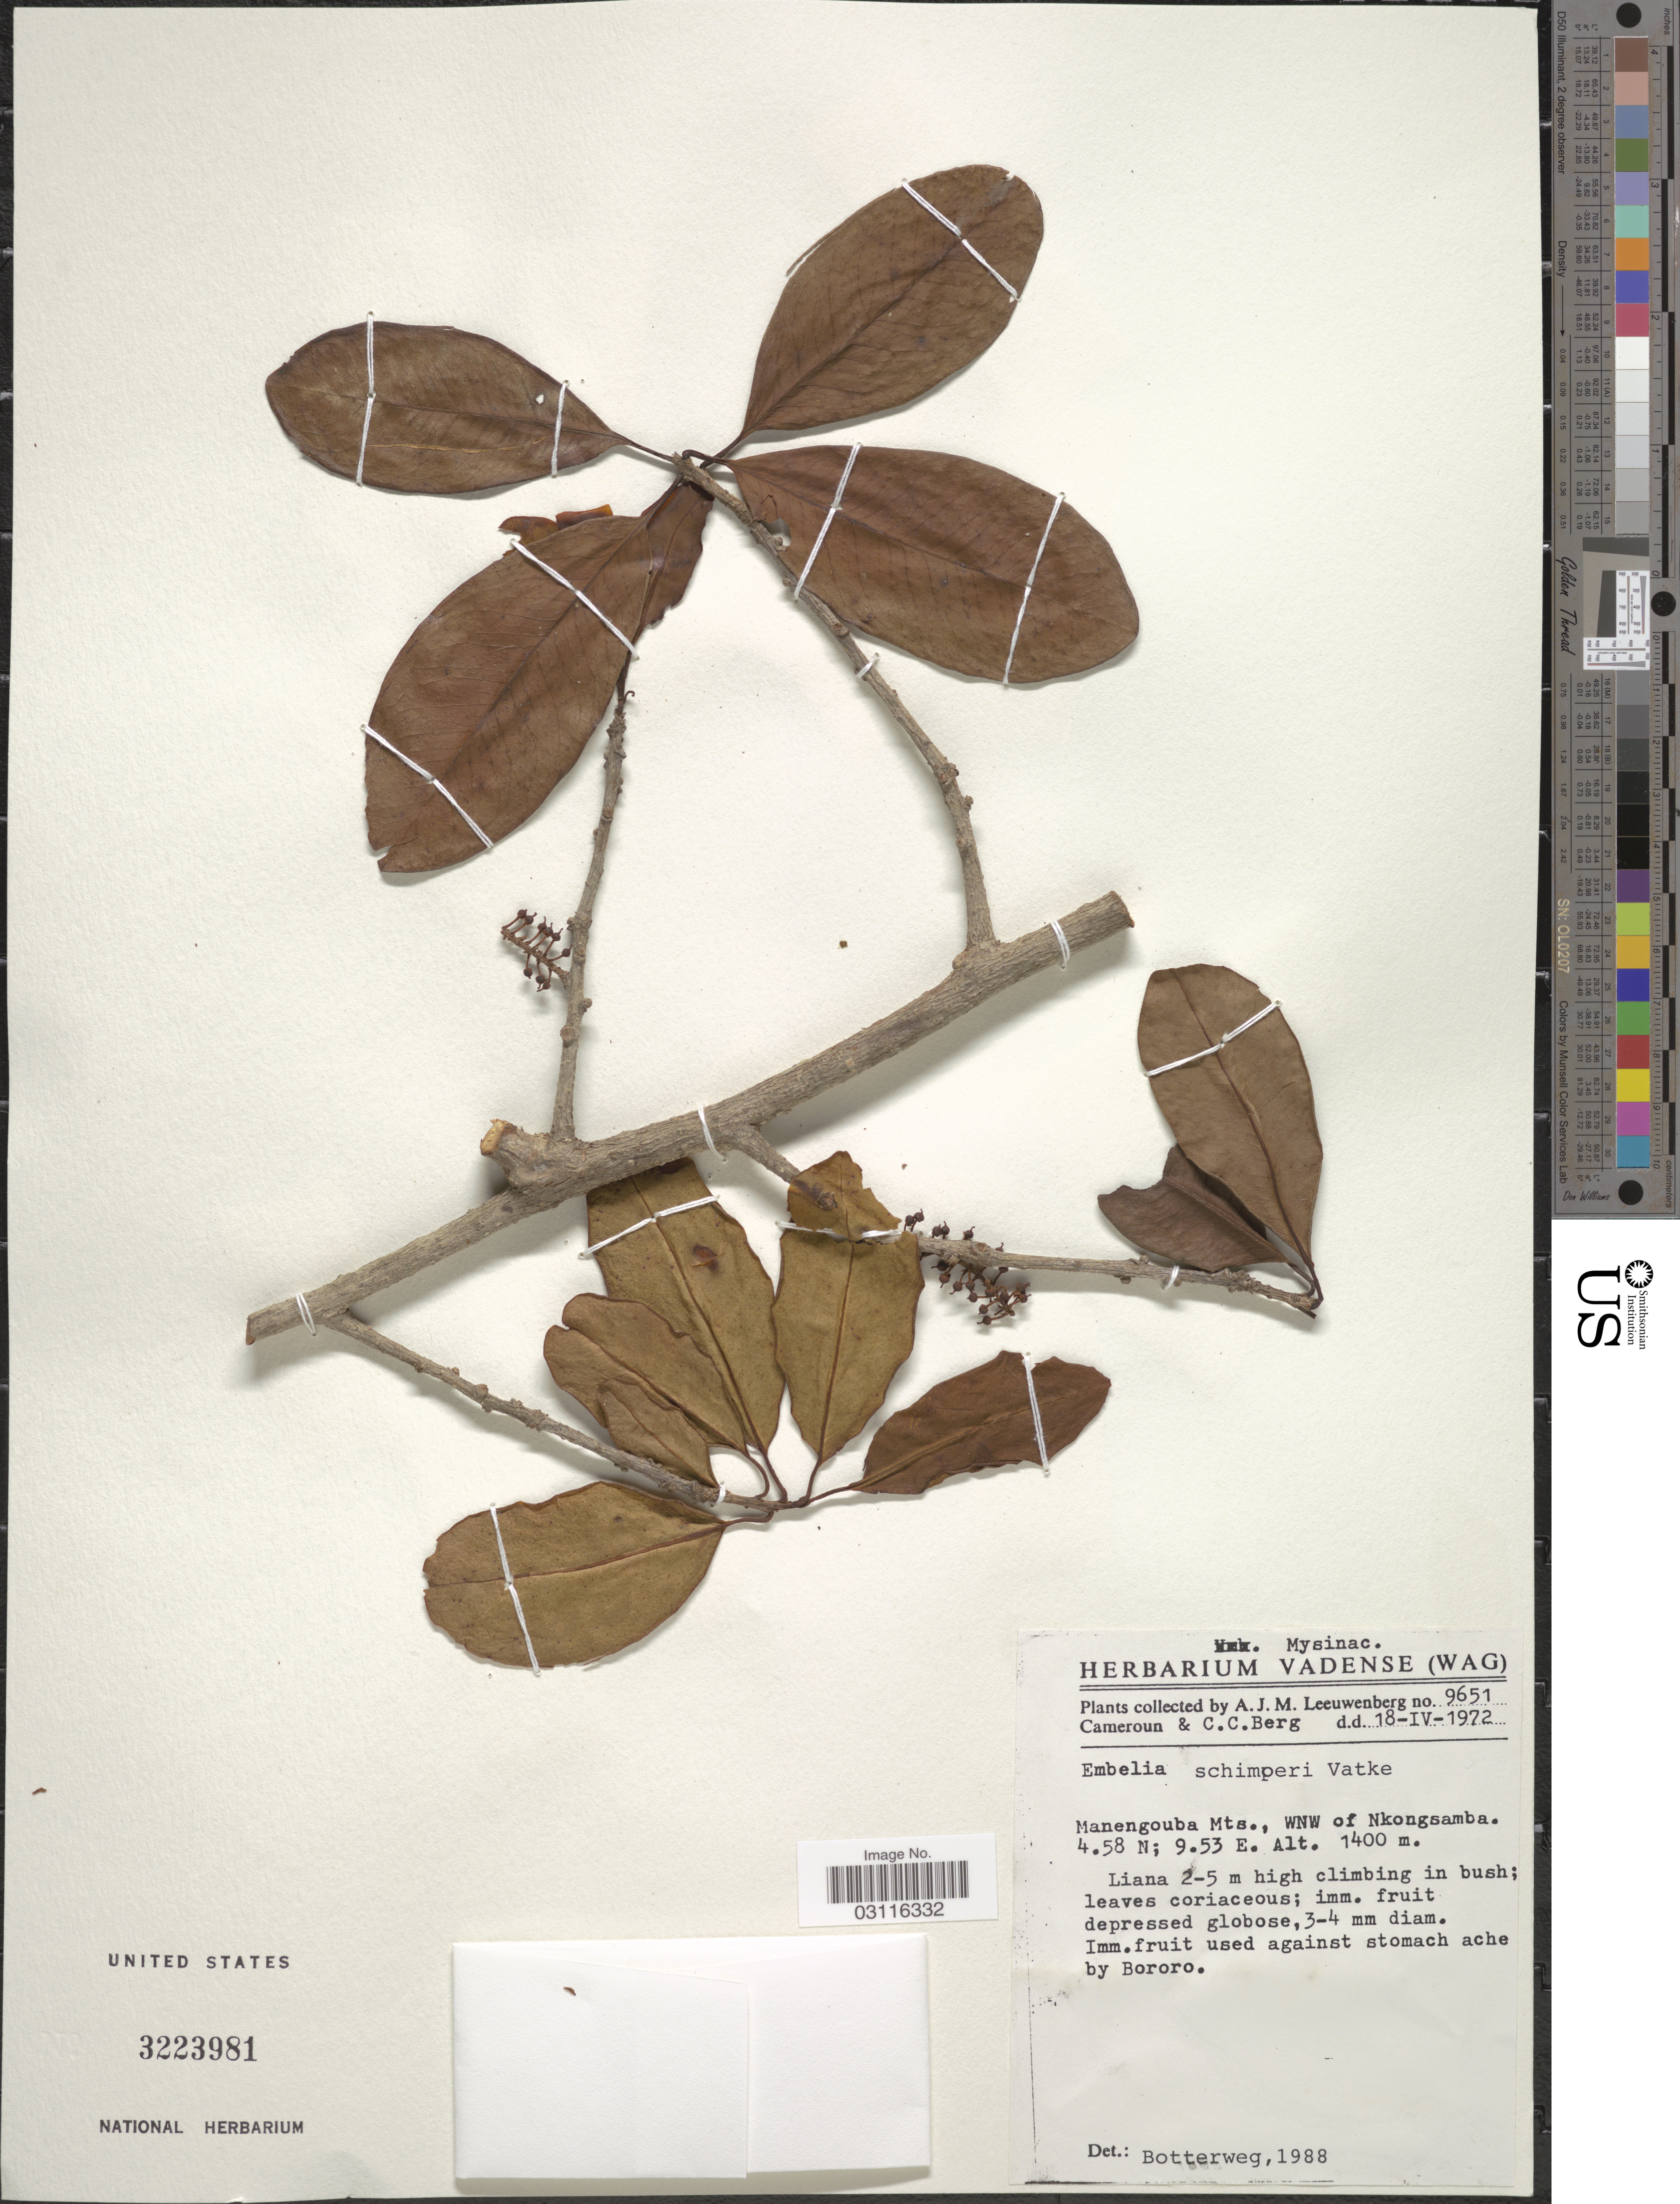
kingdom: Plantae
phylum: Tracheophyta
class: Magnoliopsida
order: Ericales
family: Primulaceae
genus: Embelia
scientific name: Embelia schimperi Vatke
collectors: A. J. M. Leeuwenberg & C. C. Berg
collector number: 9651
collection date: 1972-04-18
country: Cameroon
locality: Manengouba Mts., WNW of Nkongsamba.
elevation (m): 1400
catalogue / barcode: US 3223981